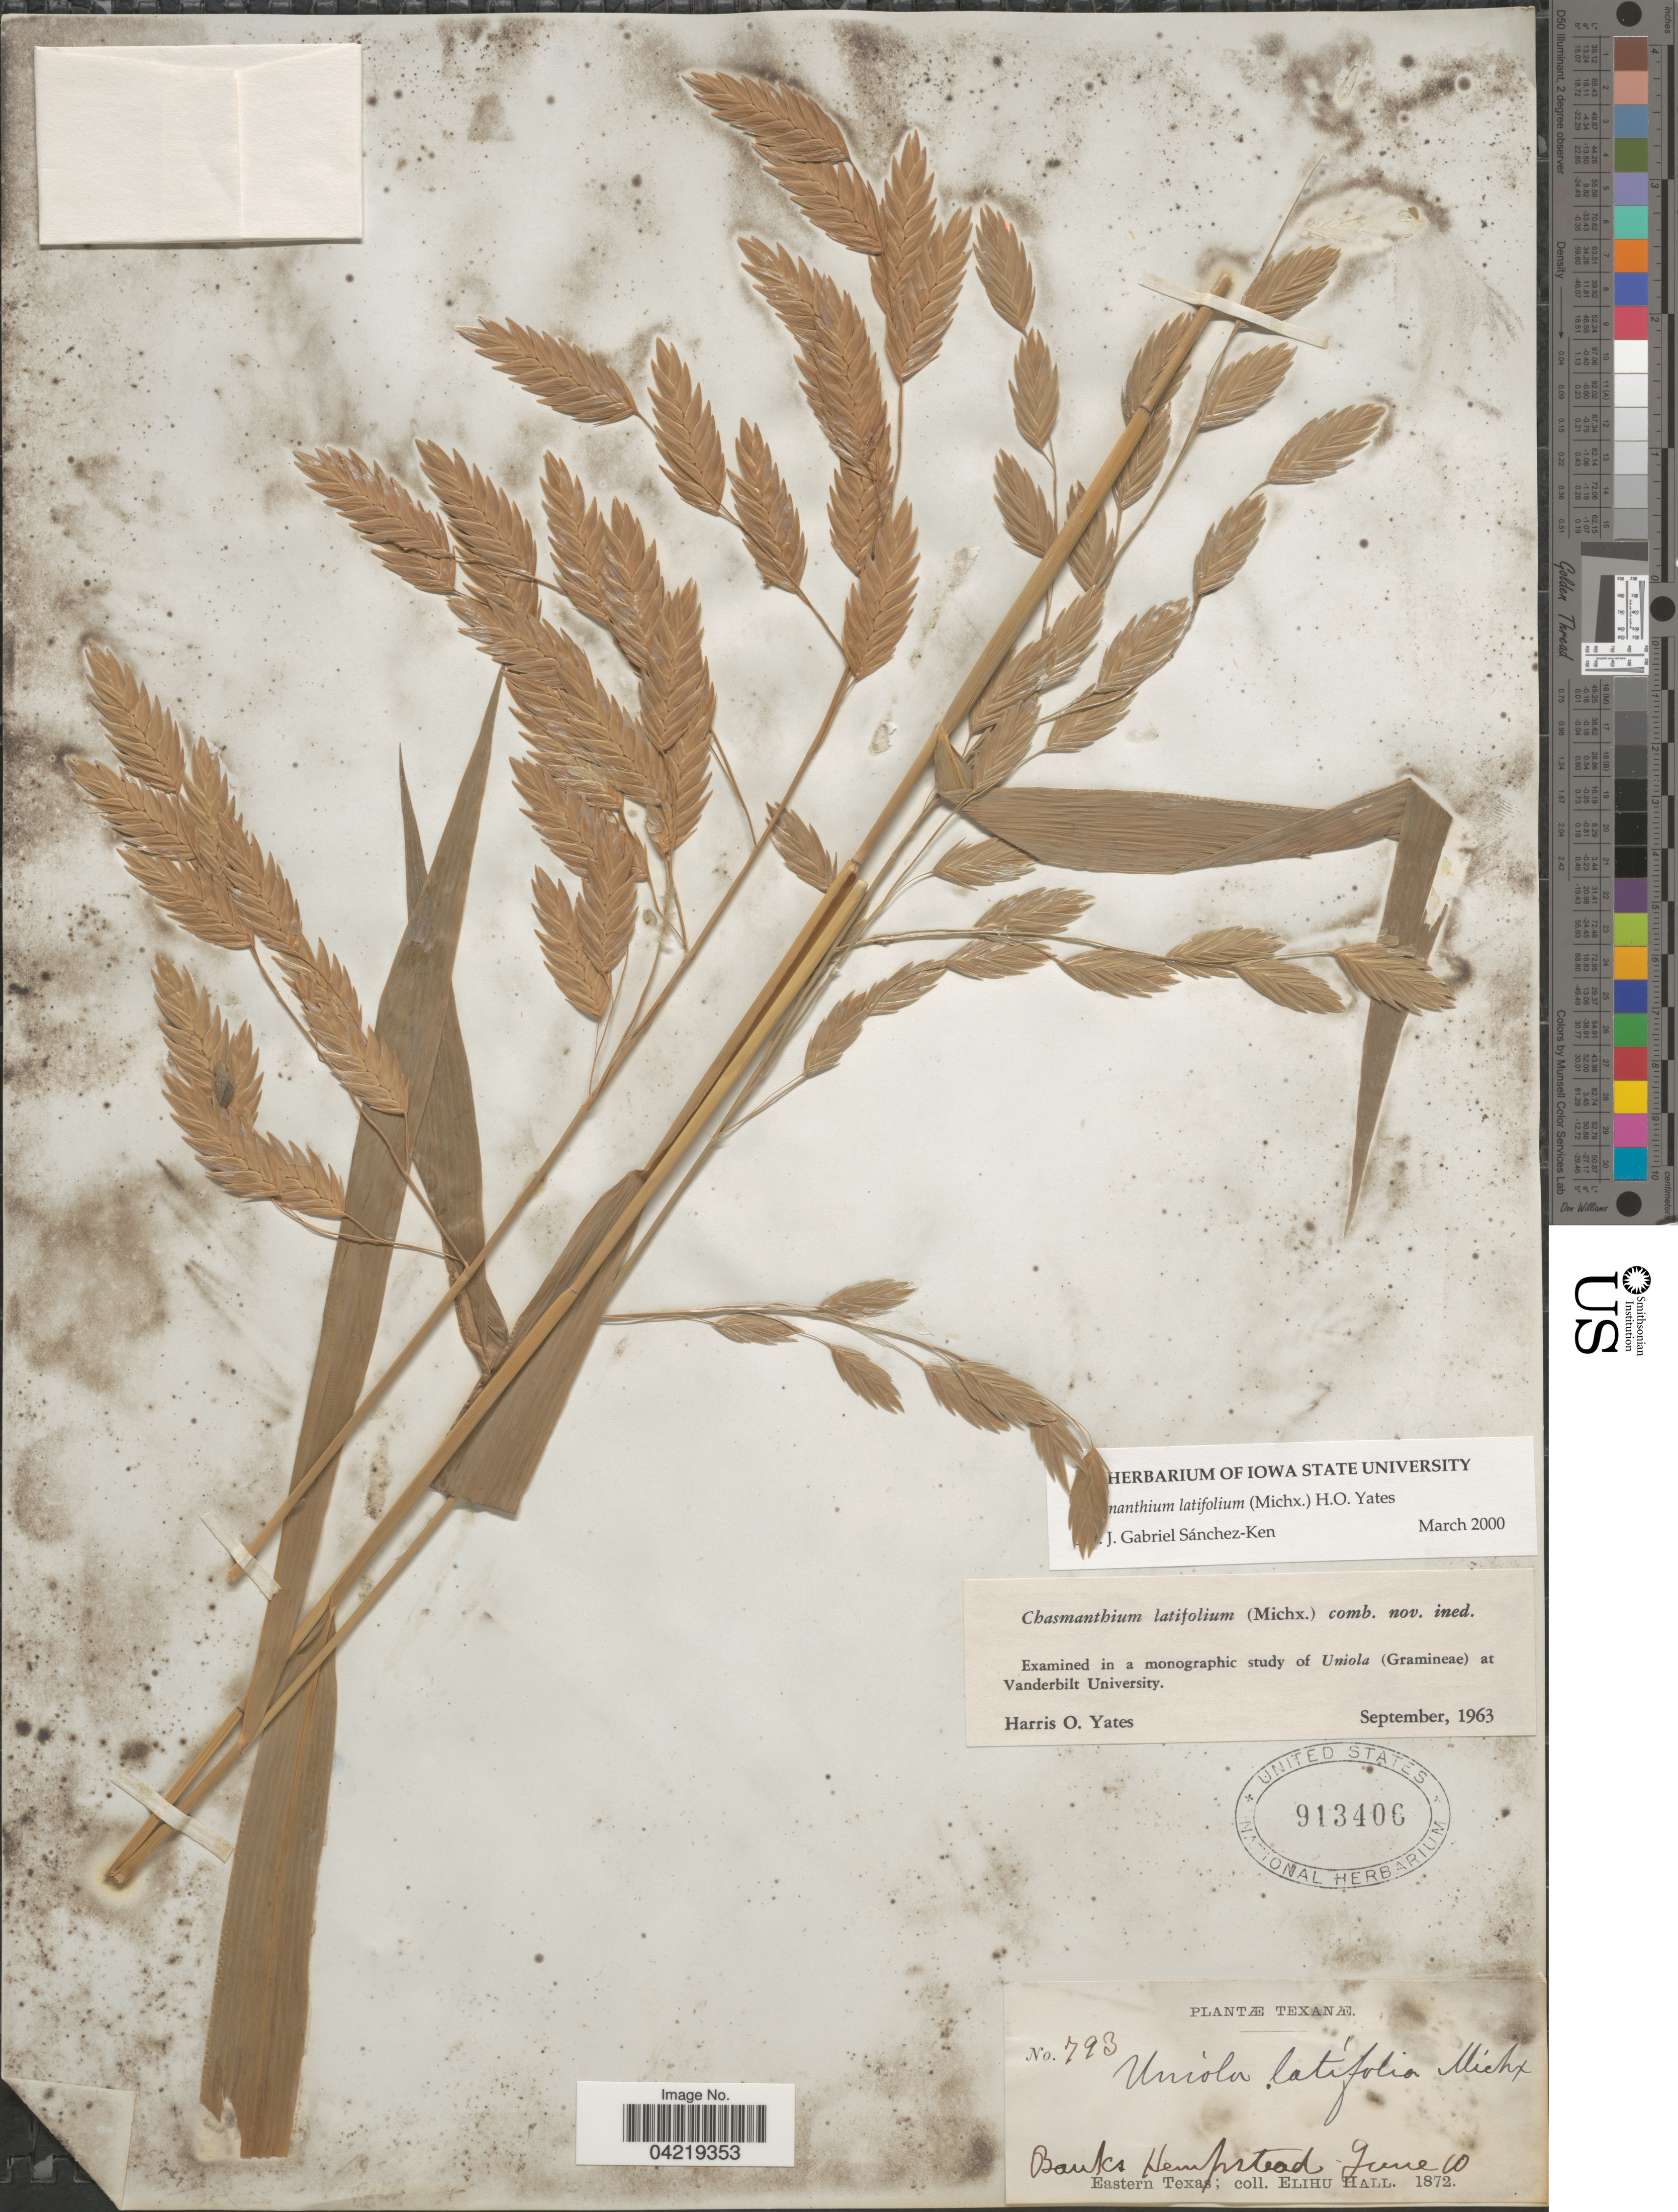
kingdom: Plantae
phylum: Tracheophyta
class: Liliopsida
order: Poales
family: Poaceae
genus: Chasmanthium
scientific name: Chasmanthium latifolium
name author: (Michx.) H.O. Yates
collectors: E. Hall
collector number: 793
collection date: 1872-06-10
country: United States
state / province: Texas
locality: Banks. Hempstead. Eastern Texas.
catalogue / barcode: US 913406